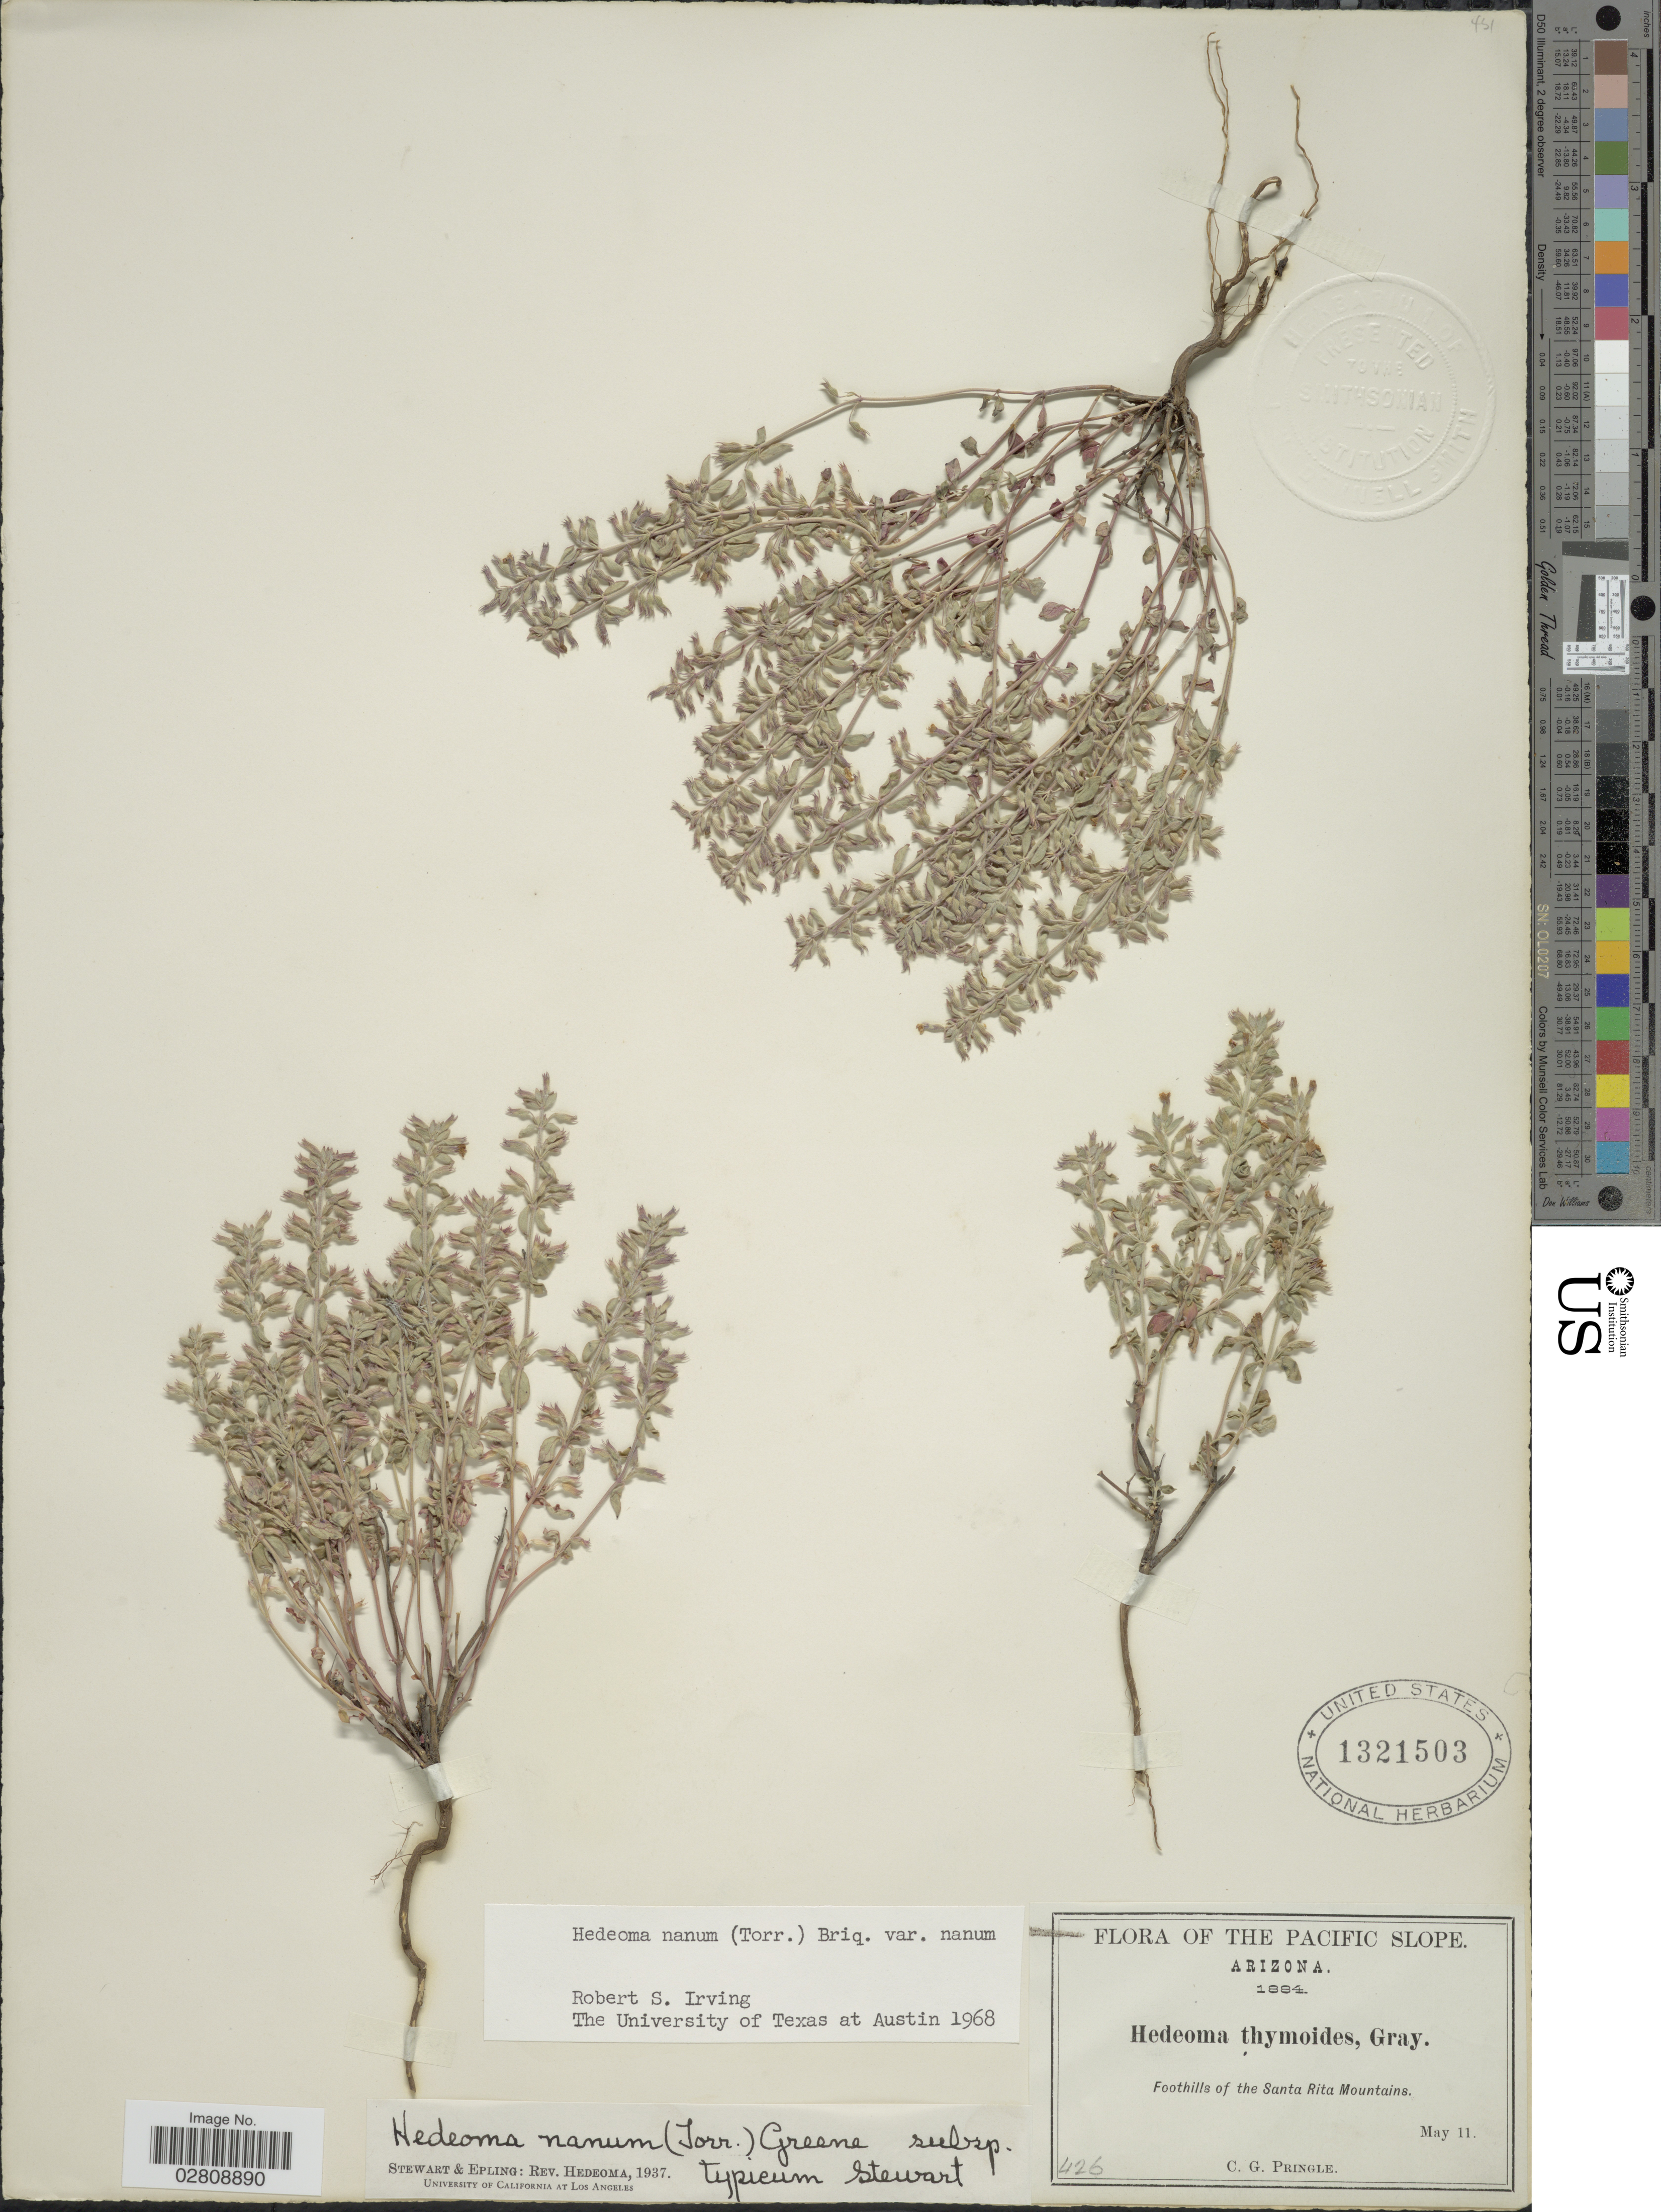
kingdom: Plantae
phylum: Tracheophyta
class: Magnoliopsida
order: Lamiales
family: Lamiaceae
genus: Hedeoma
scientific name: Hedeoma nana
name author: (Torr.) Briq.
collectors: C. G. Pringle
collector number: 426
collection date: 1884-05-11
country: United States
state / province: Arizona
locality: The Pacific Slope. Foothills of the Santa Rita Mountains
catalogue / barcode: US 1321503